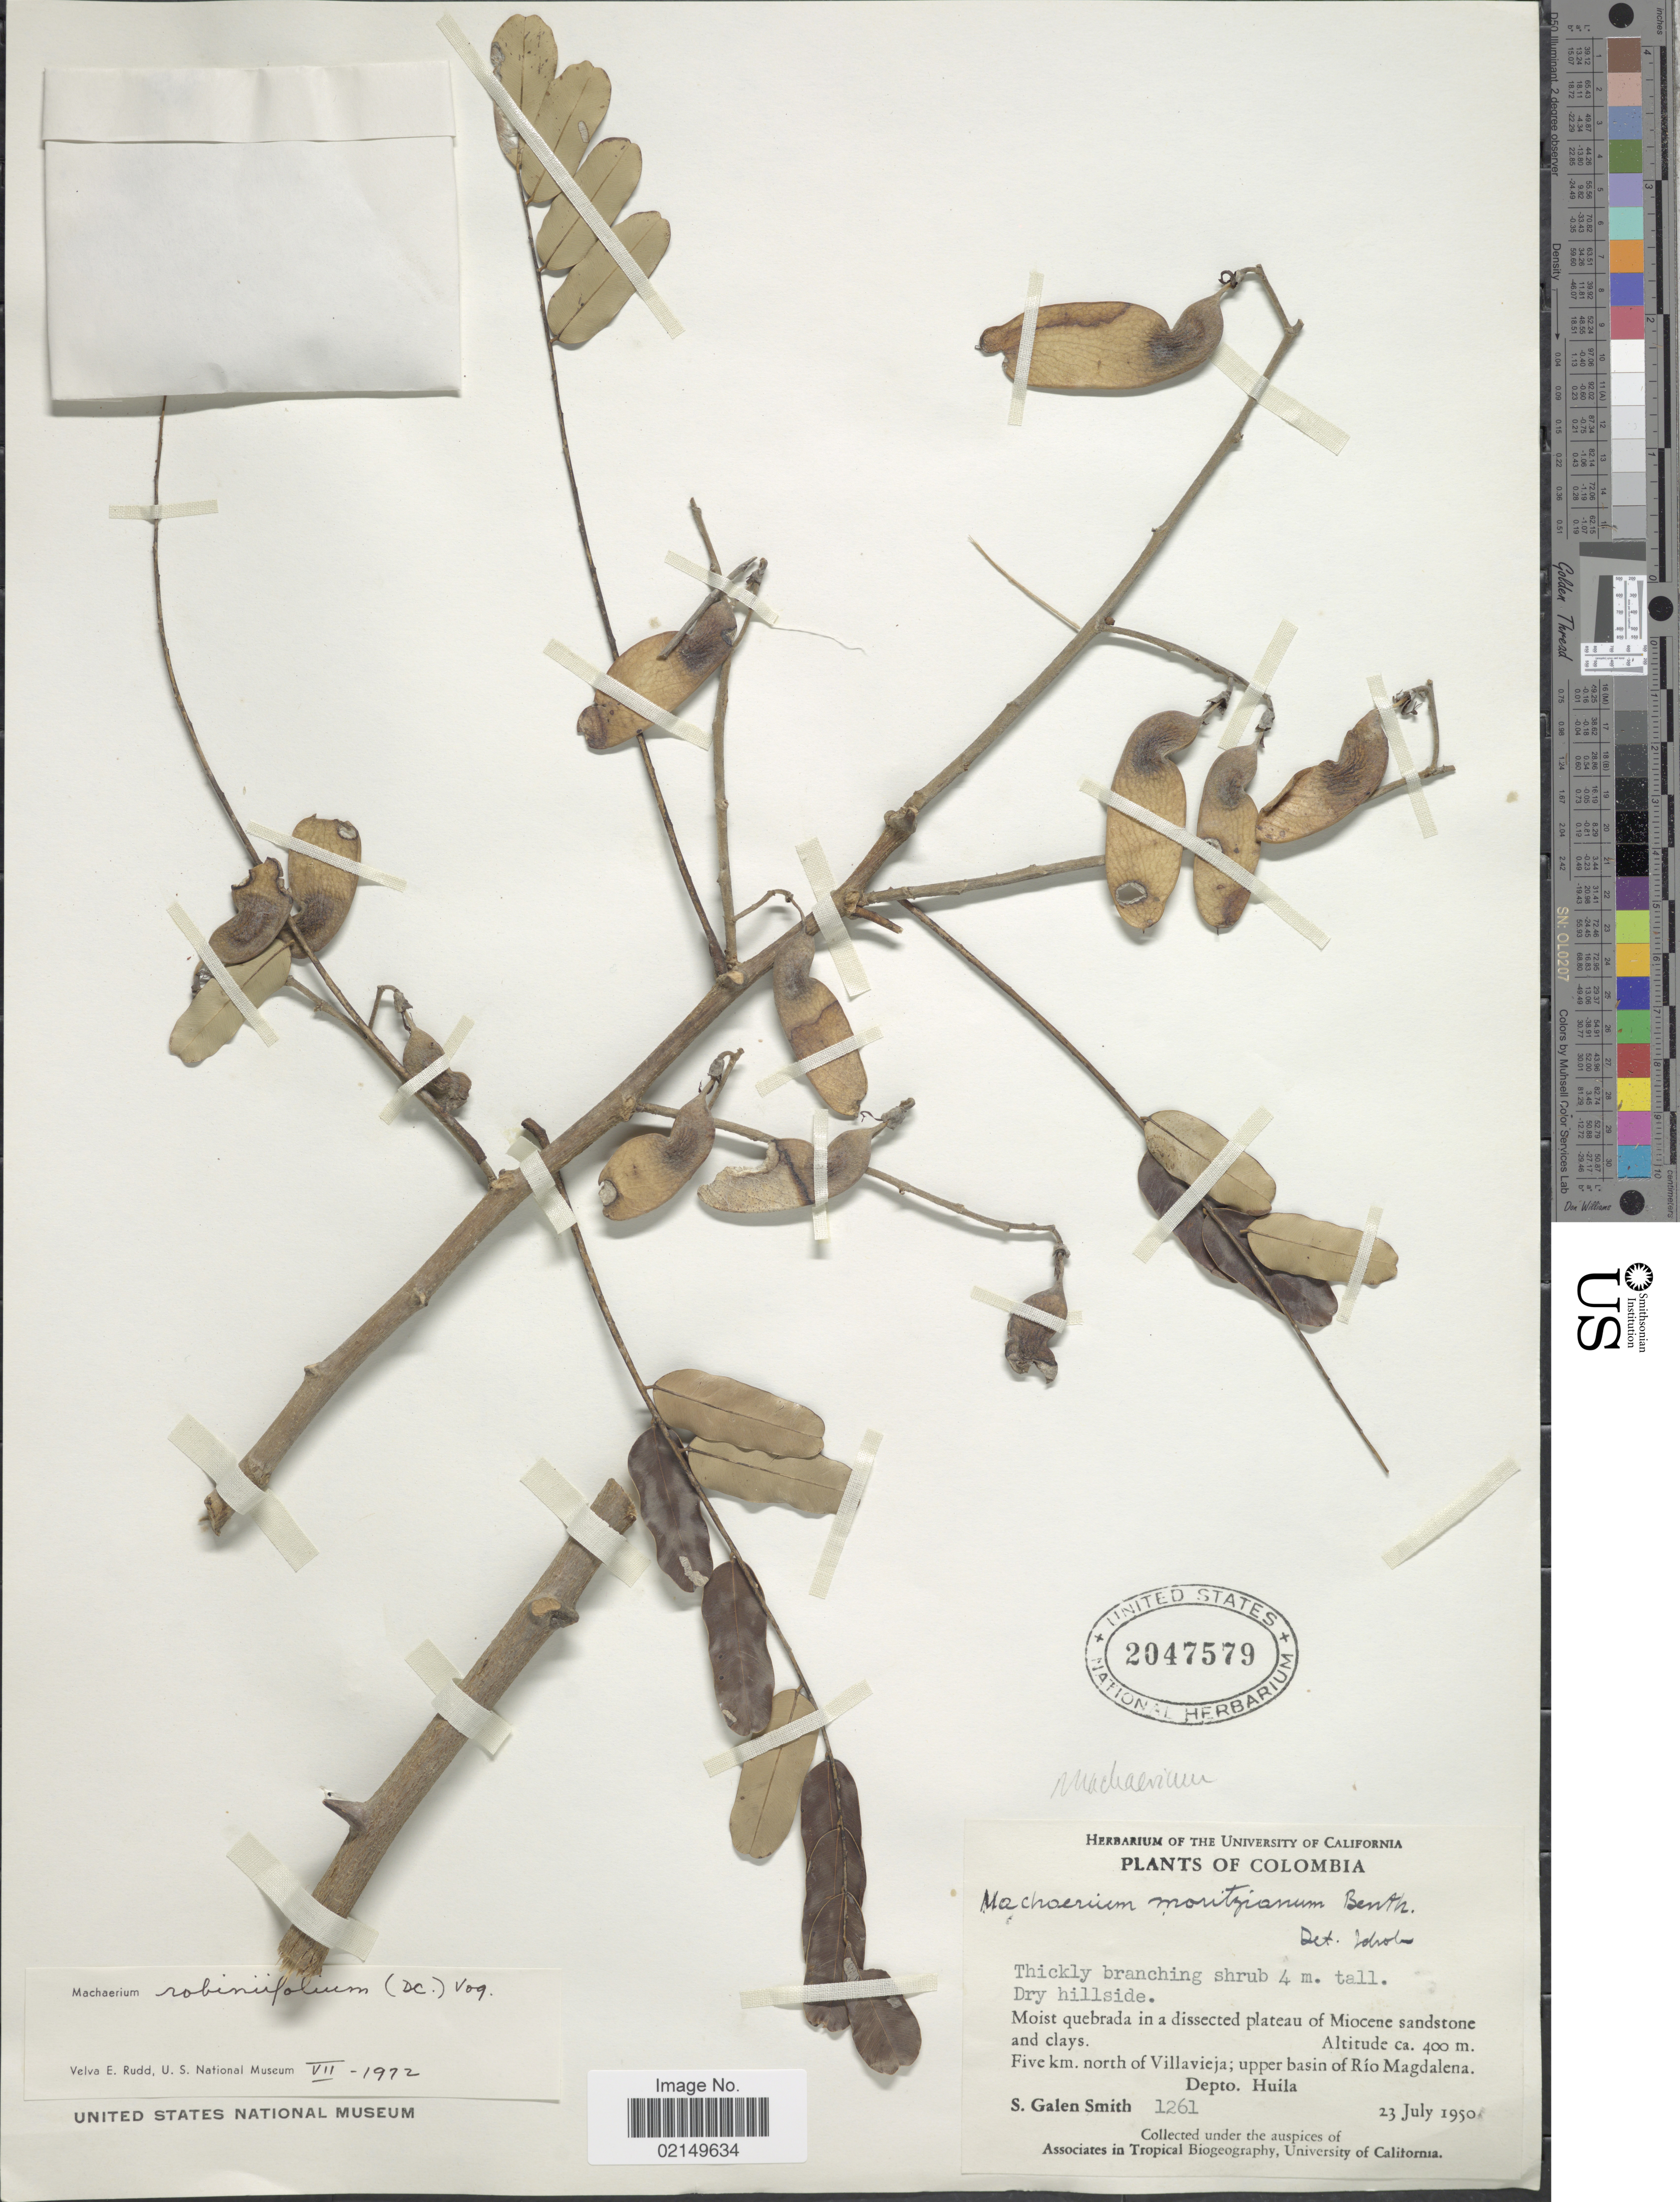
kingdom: Plantae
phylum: Tracheophyta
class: Magnoliopsida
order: Fabales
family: Fabaceae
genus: Machaerium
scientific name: Machaerium robinifolium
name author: (DC.) Vogel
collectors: S. G. Smith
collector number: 1261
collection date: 1950-07-23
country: Colombia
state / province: Huila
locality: Five km. north of Villavieja, upper basin of Rio Magdalena, Depto. Huila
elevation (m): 400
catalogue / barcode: US 2047579